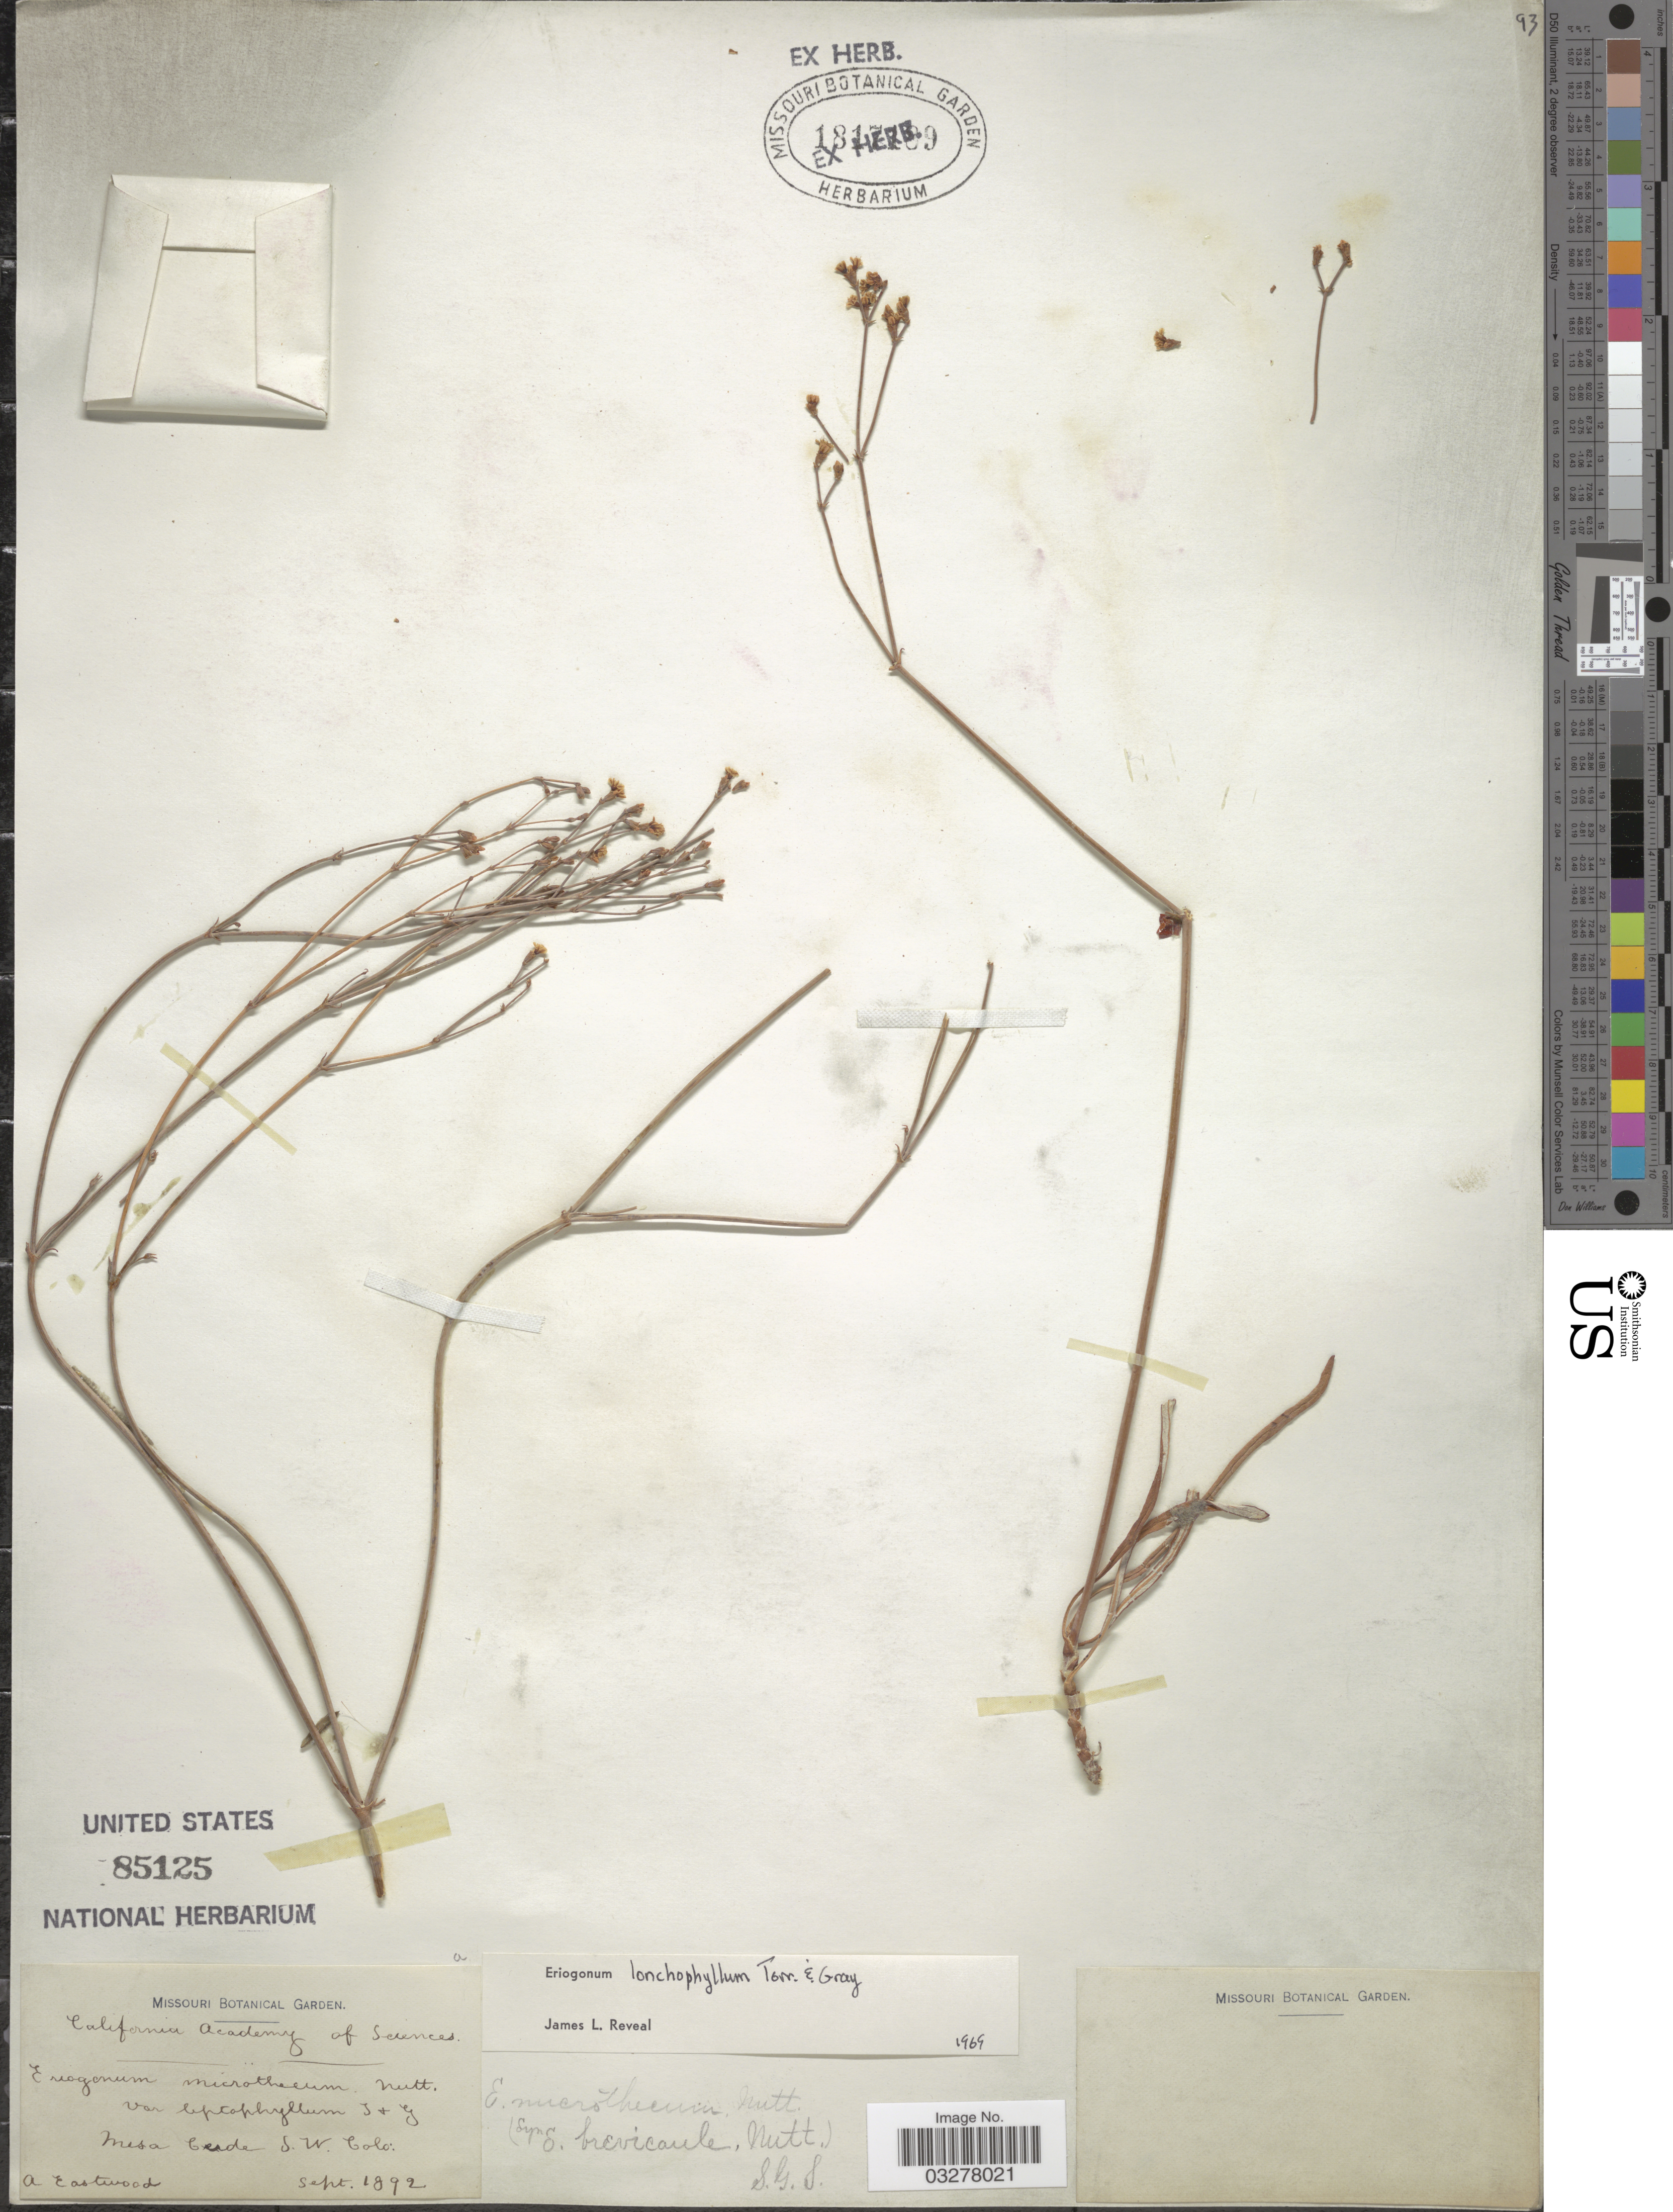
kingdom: Plantae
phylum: Tracheophyta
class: Magnoliopsida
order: Caryophyllales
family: Polygonaceae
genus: Eriogonum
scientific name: Eriogonum lonchophyllum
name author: Torr. & A. Gray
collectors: A. Eastwood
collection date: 1892-09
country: United States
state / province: Colorado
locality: Mesa Verde S. W. Colo.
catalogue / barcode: US 85125